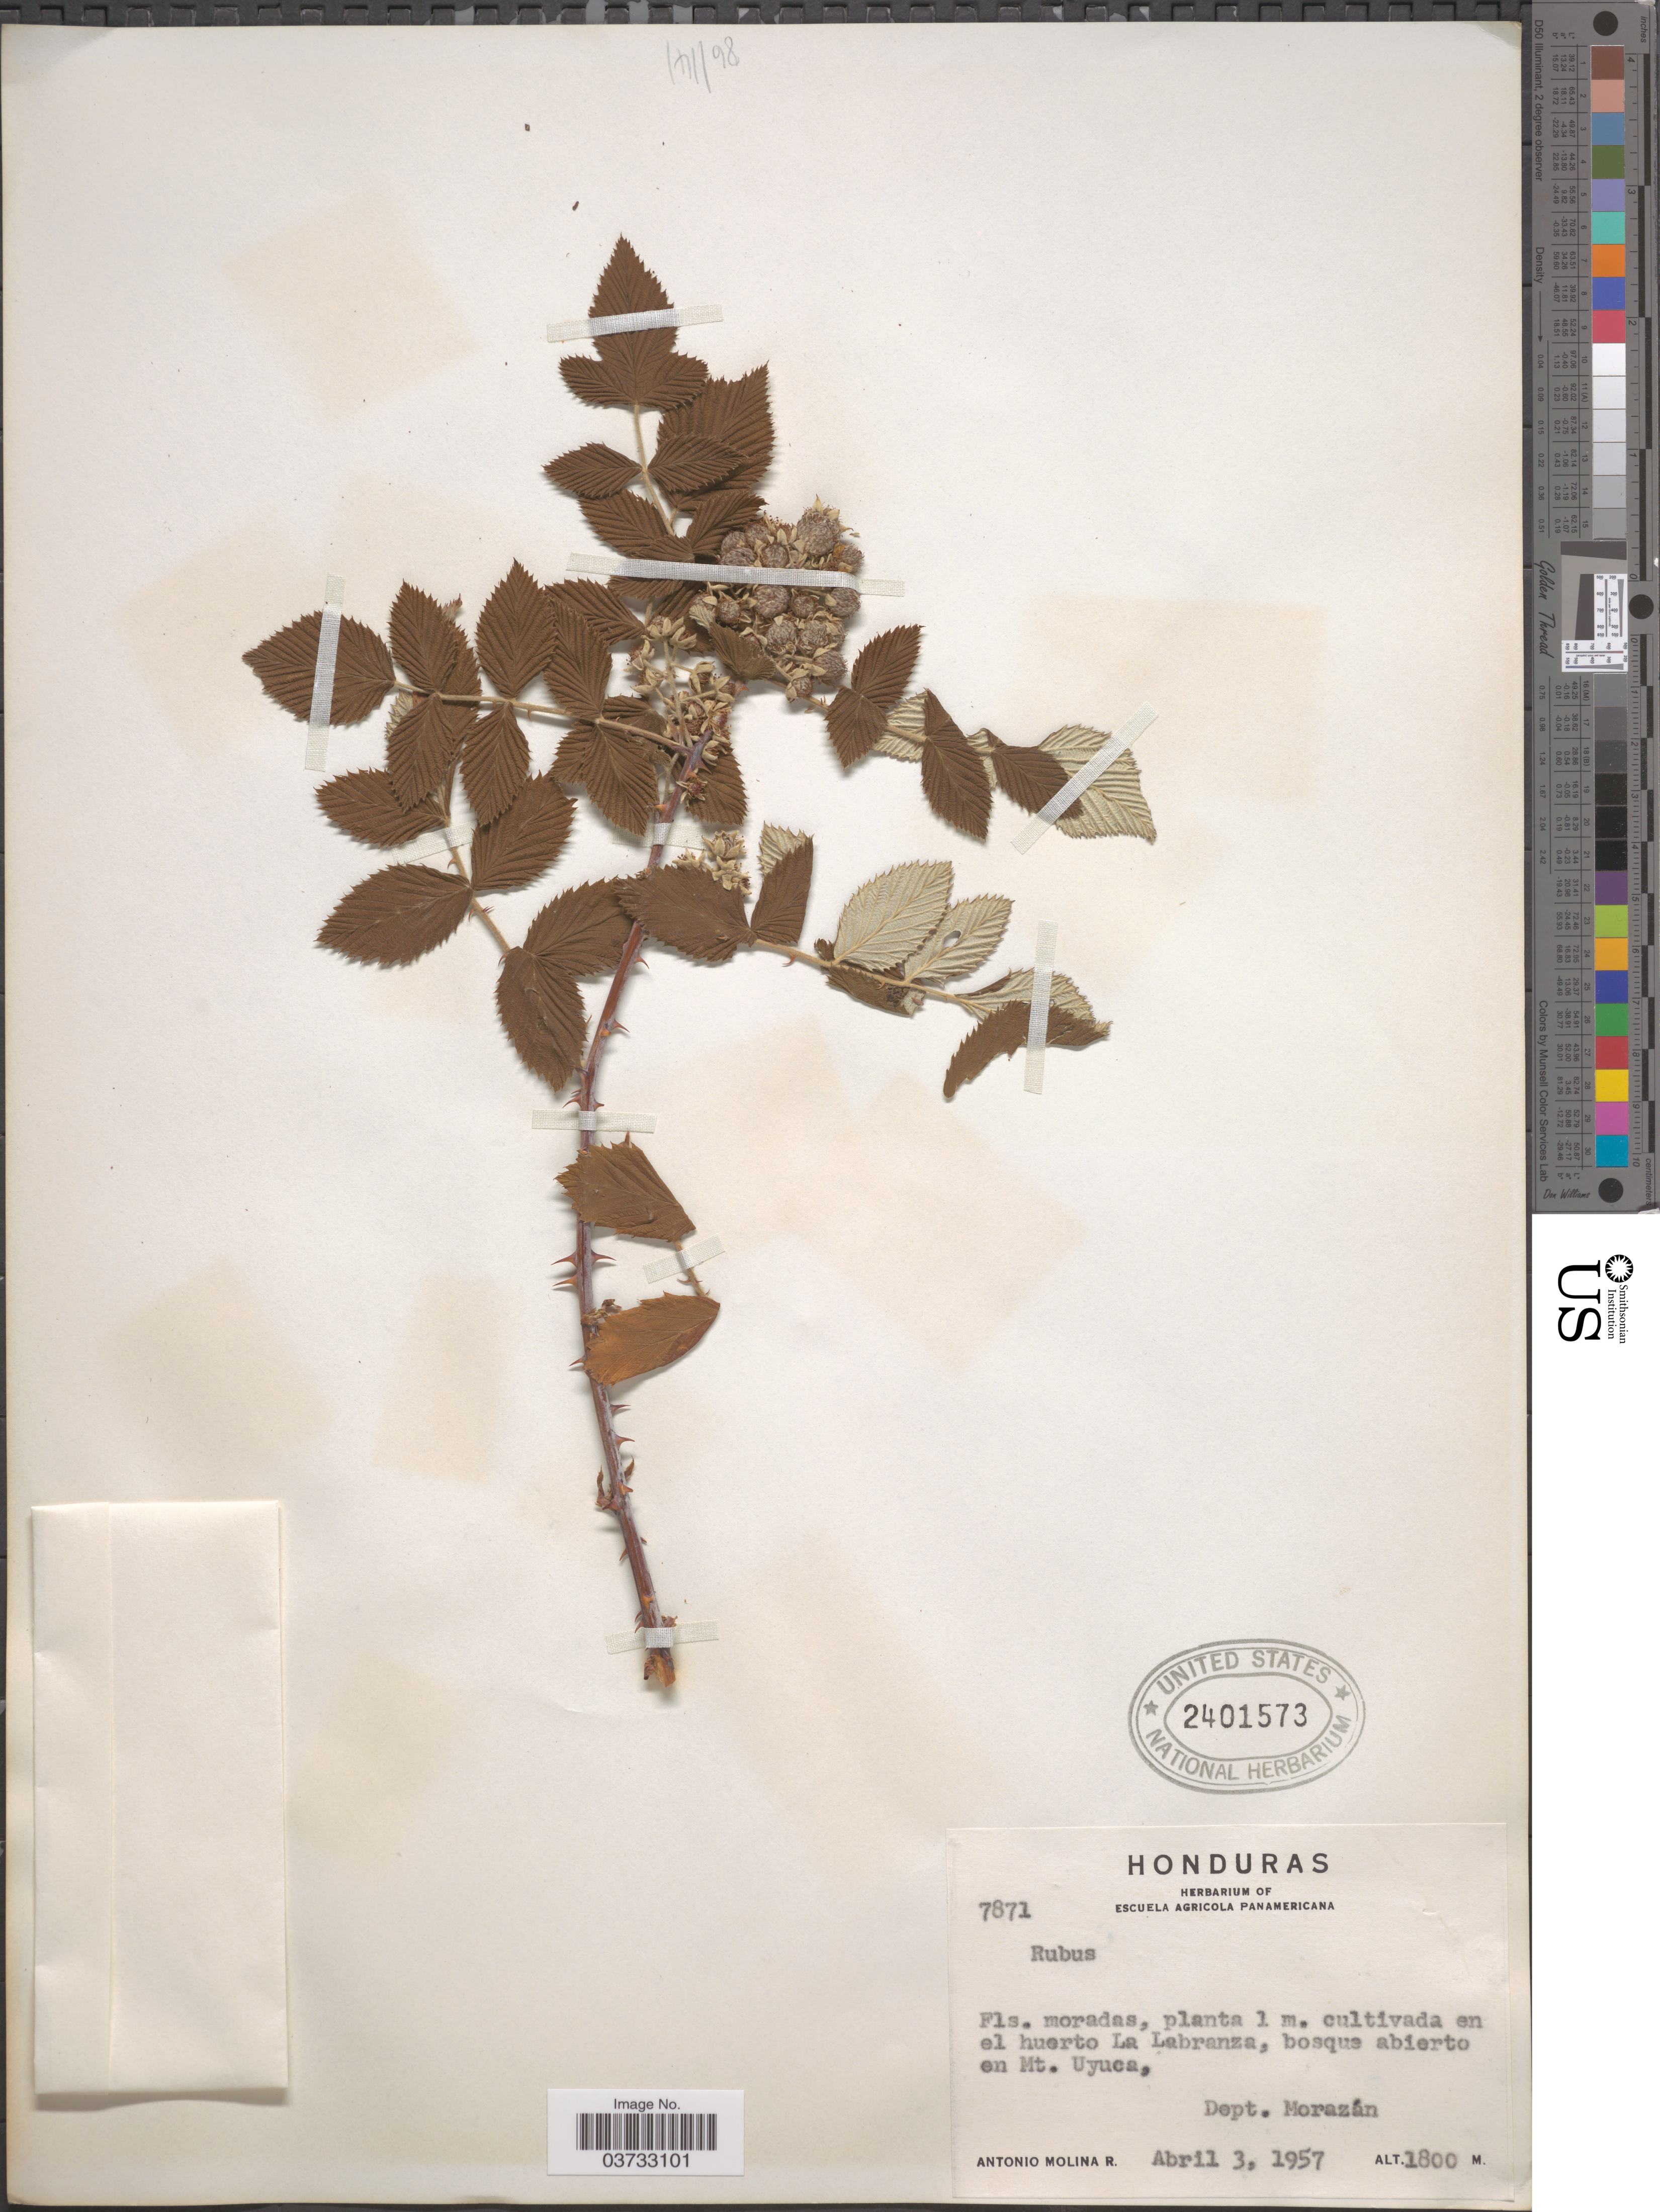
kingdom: Plantae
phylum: Tracheophyta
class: Magnoliopsida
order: Rosales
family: Rosaceae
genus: Rubus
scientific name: Rubus sp.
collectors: A. Molina R.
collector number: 7871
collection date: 1957-04-03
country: Honduras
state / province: Fco. Morazán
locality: Cultivada en el huerto La Labranza, bosque abierto en Mt. Uyuca. Dept. Morazán.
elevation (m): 1800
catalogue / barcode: US 2401573